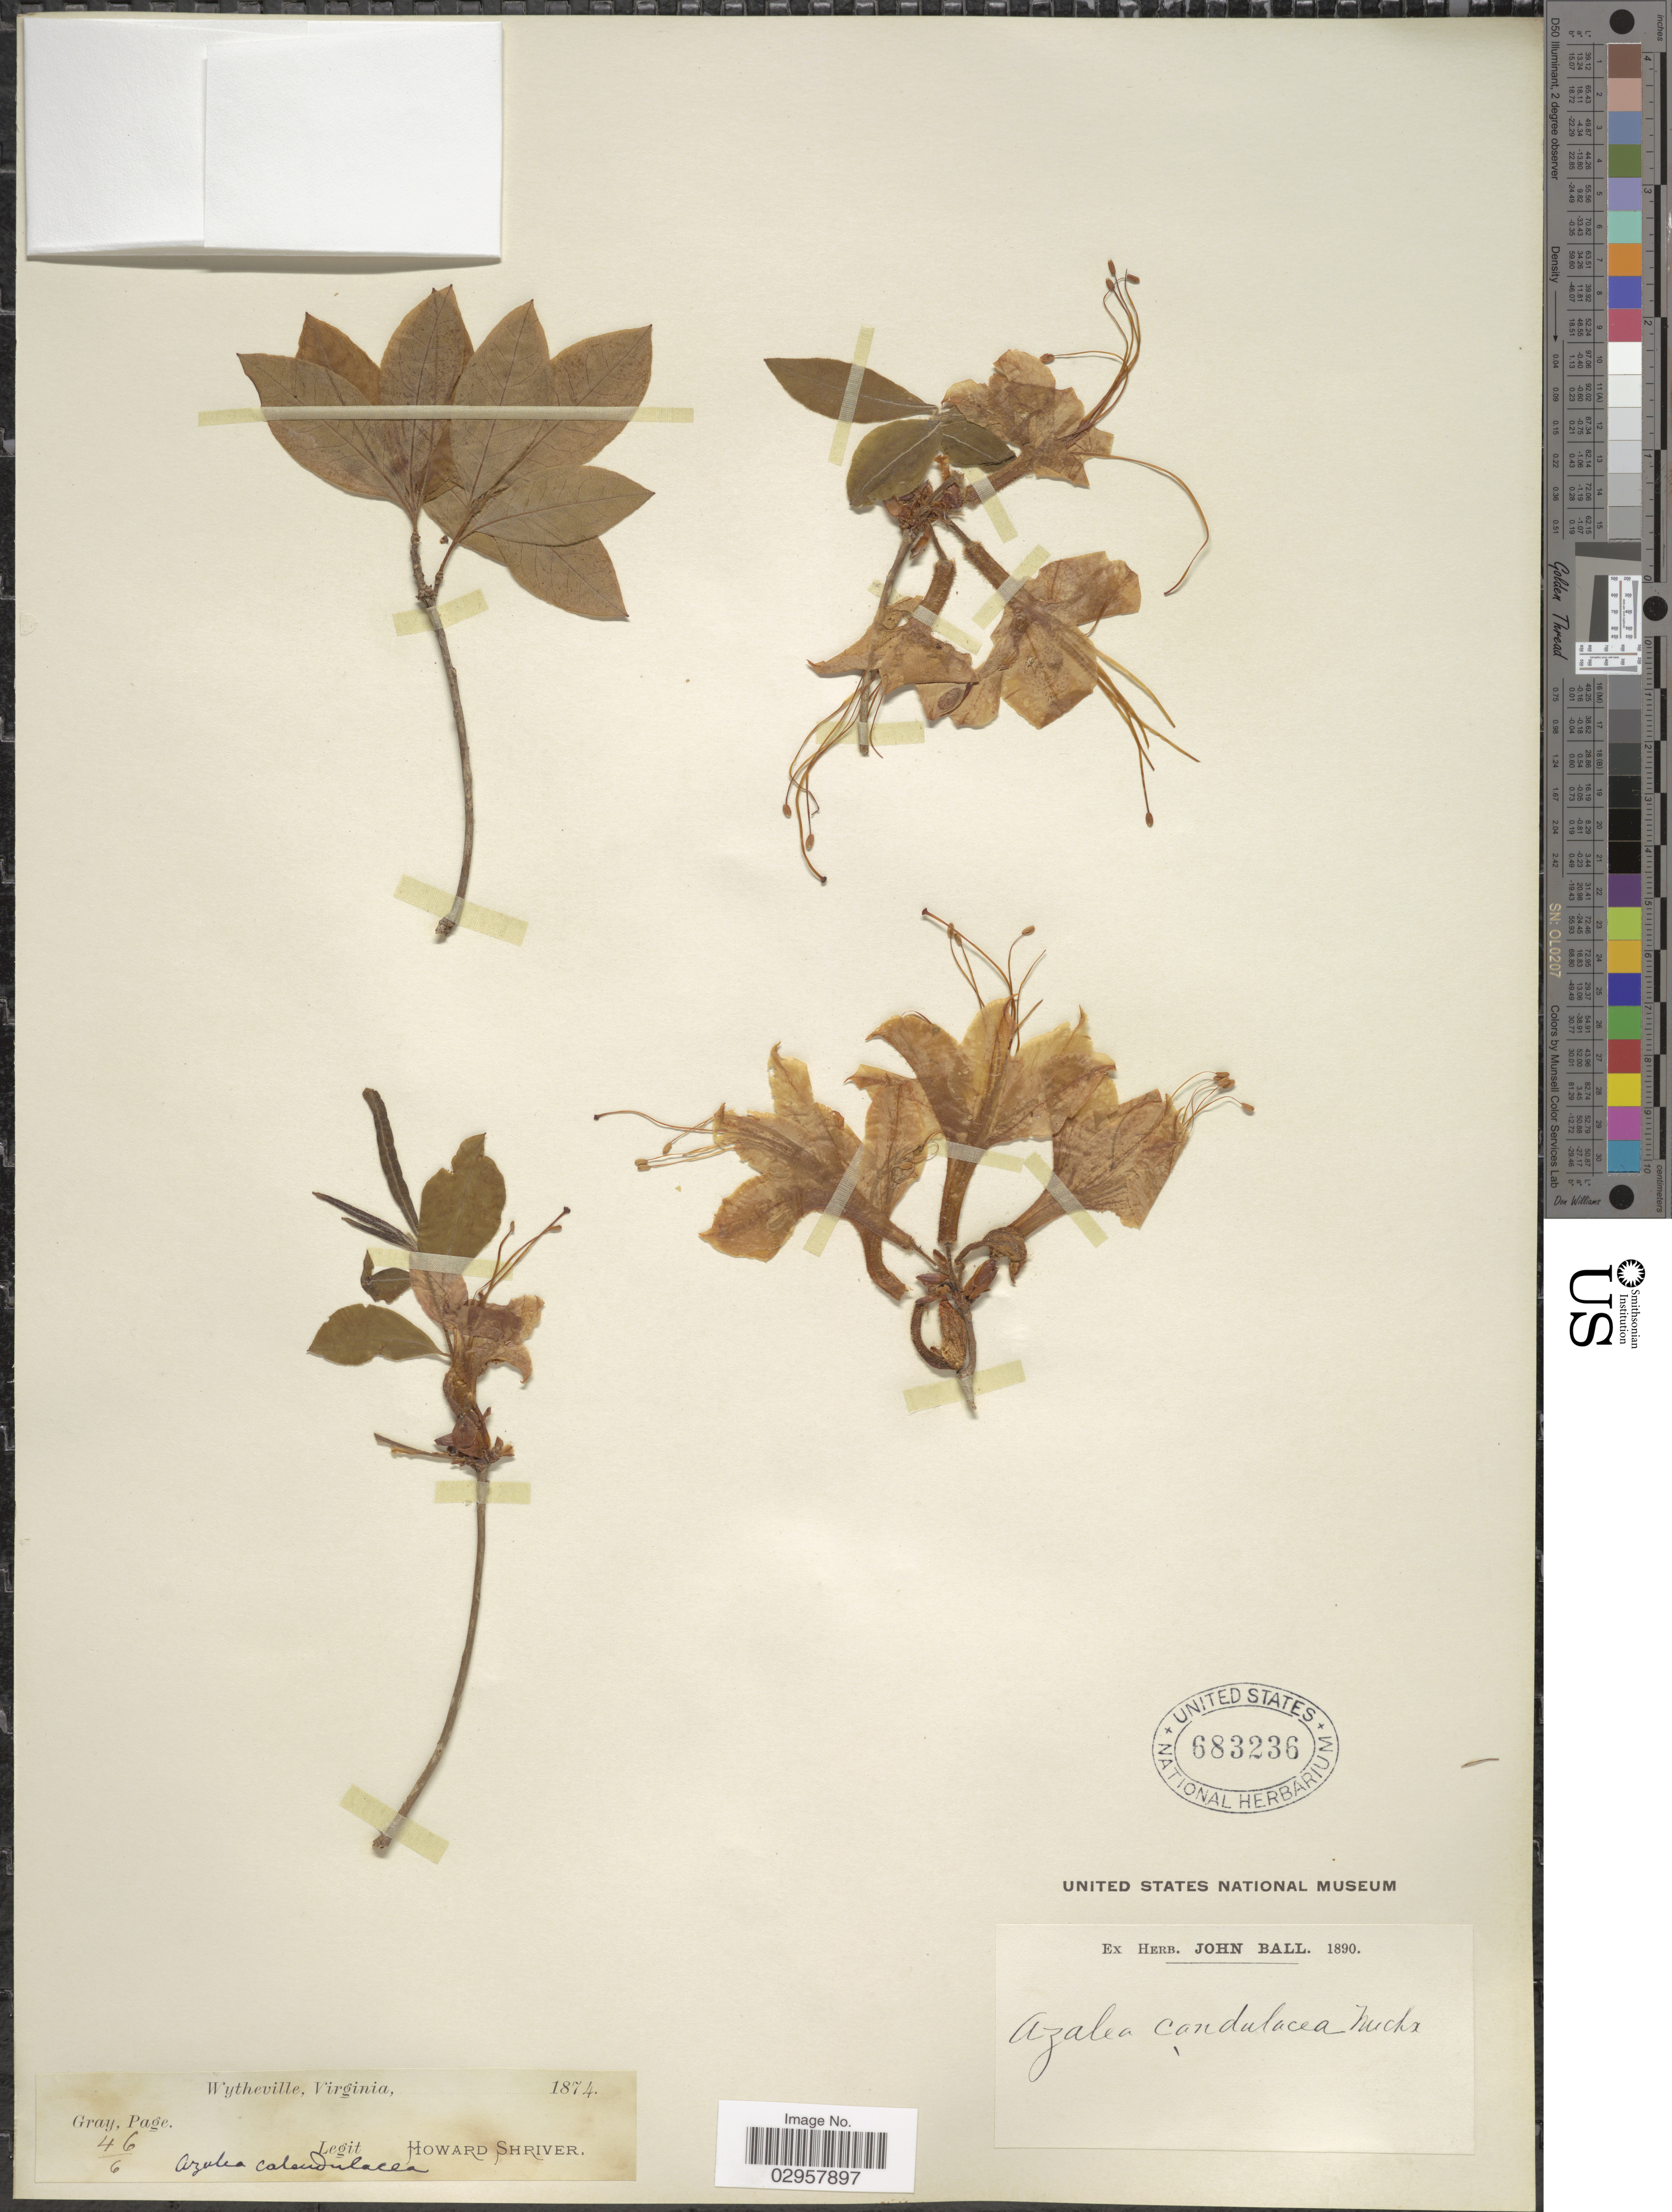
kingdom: Plantae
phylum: Tracheophyta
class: Magnoliopsida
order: Ericales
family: Ericaceae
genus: Rhododendron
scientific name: Rhododendron calendulaceum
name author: (Michx.) Torr.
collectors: H. Shriver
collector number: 46/6 ?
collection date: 1874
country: United States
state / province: Virginia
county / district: Wythe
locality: Wytheville.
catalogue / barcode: US 683236